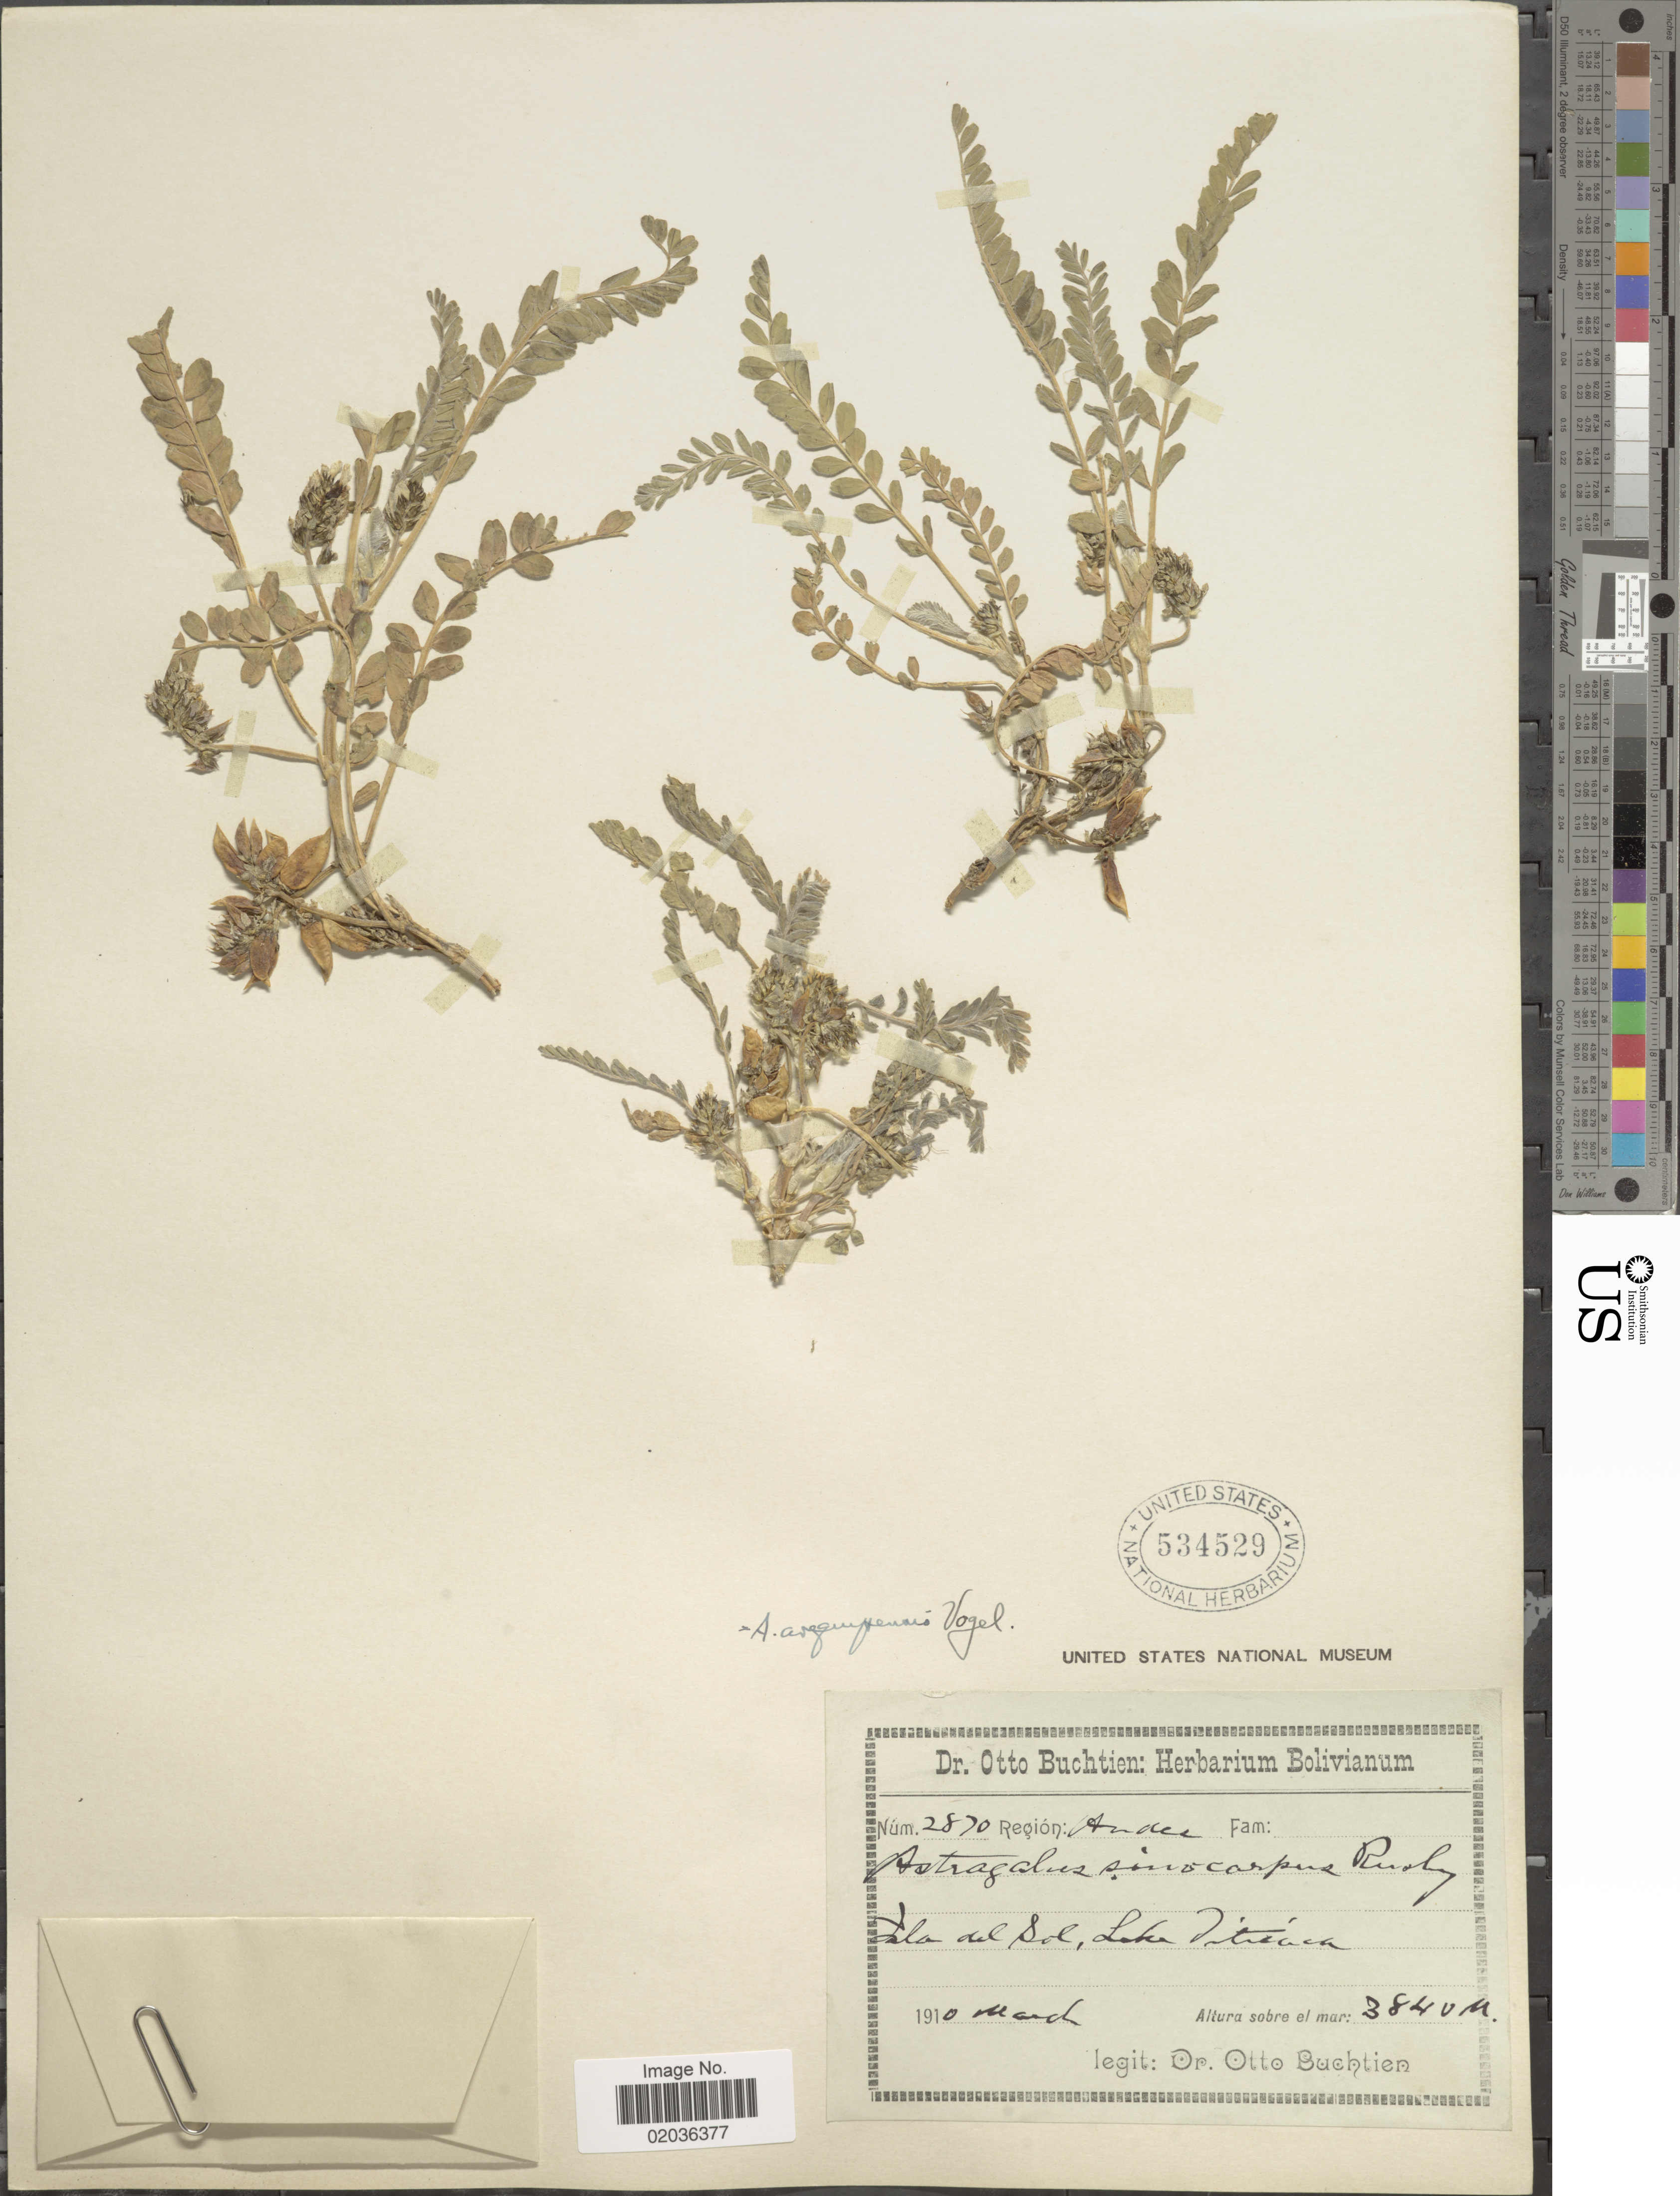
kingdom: Plantae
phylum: Tracheophyta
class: Magnoliopsida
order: Fabales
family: Fabaceae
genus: Astragalus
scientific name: Astragalus arequipensis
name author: Vogel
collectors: O. Buchtien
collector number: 2870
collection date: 1910-03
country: Bolivia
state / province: La Paz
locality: Isla del Sol, Lake Titicaca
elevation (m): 3840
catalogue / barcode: US 534529